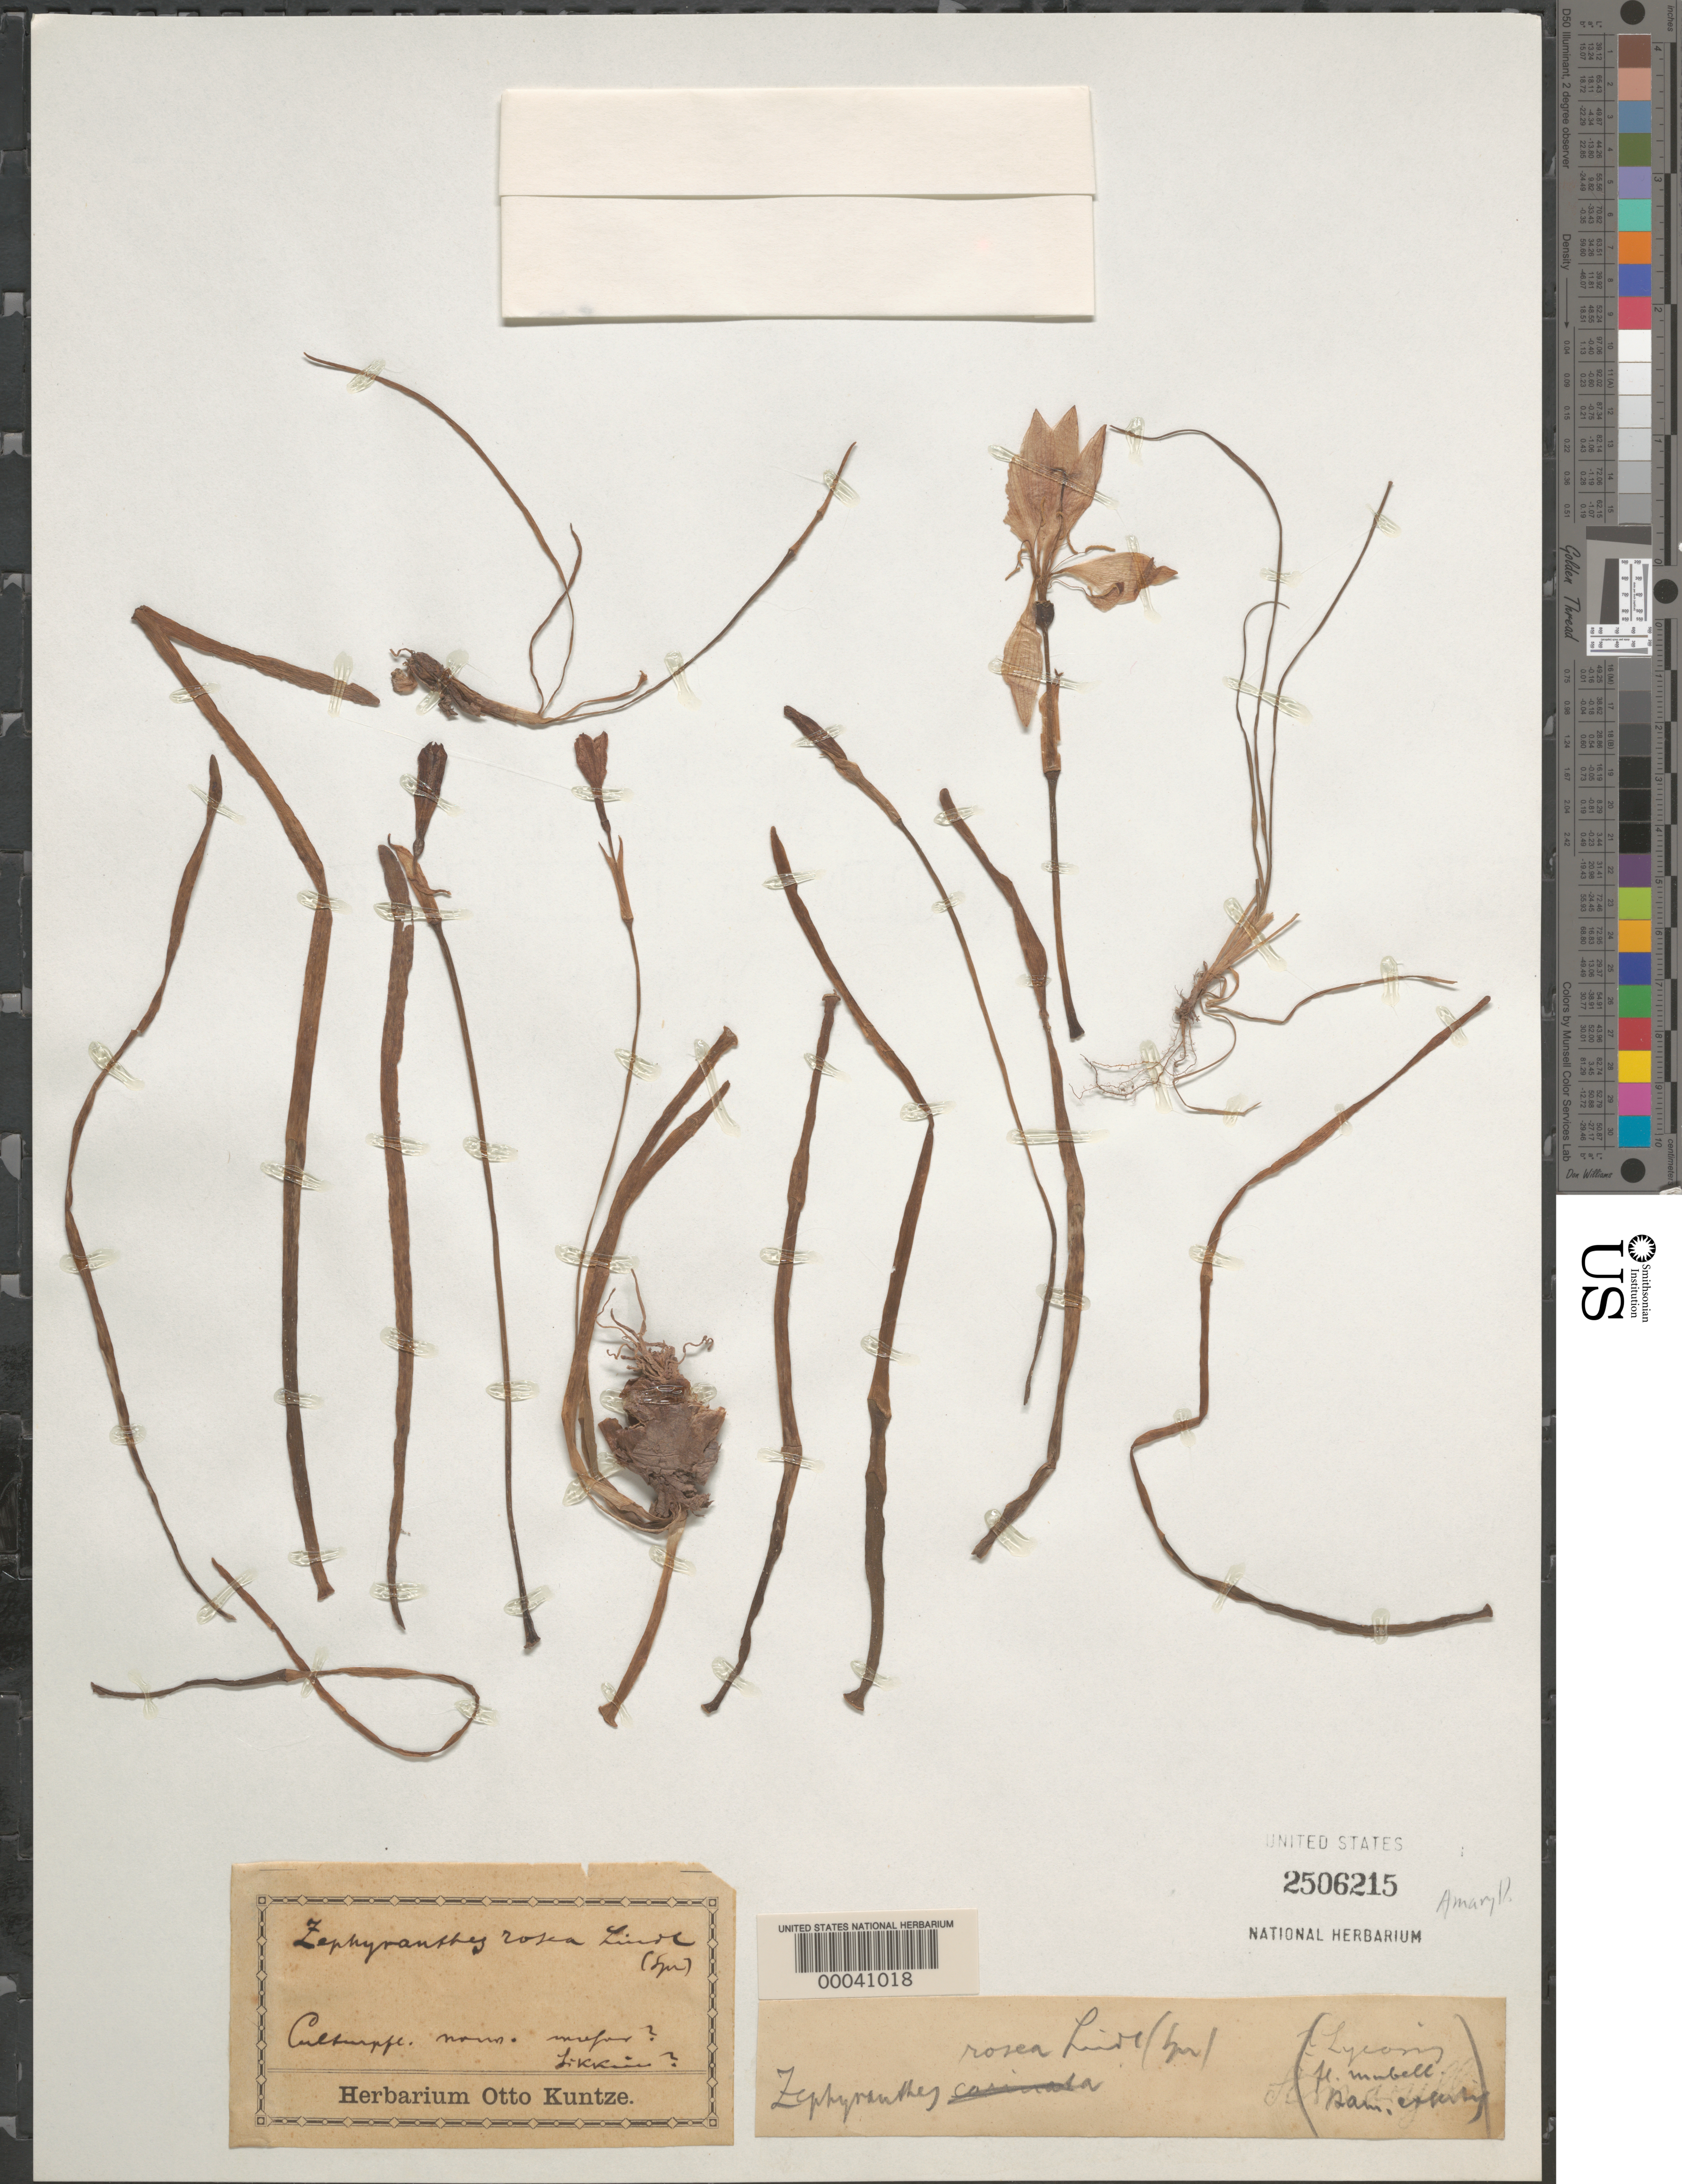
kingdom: Plantae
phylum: Tracheophyta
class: Liliopsida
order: Asparagales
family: Amaryllidaceae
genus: Zephyranthes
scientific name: Zephyranthes rosea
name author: Lindl.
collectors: C.E.O. Kuntze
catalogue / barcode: US 2506215